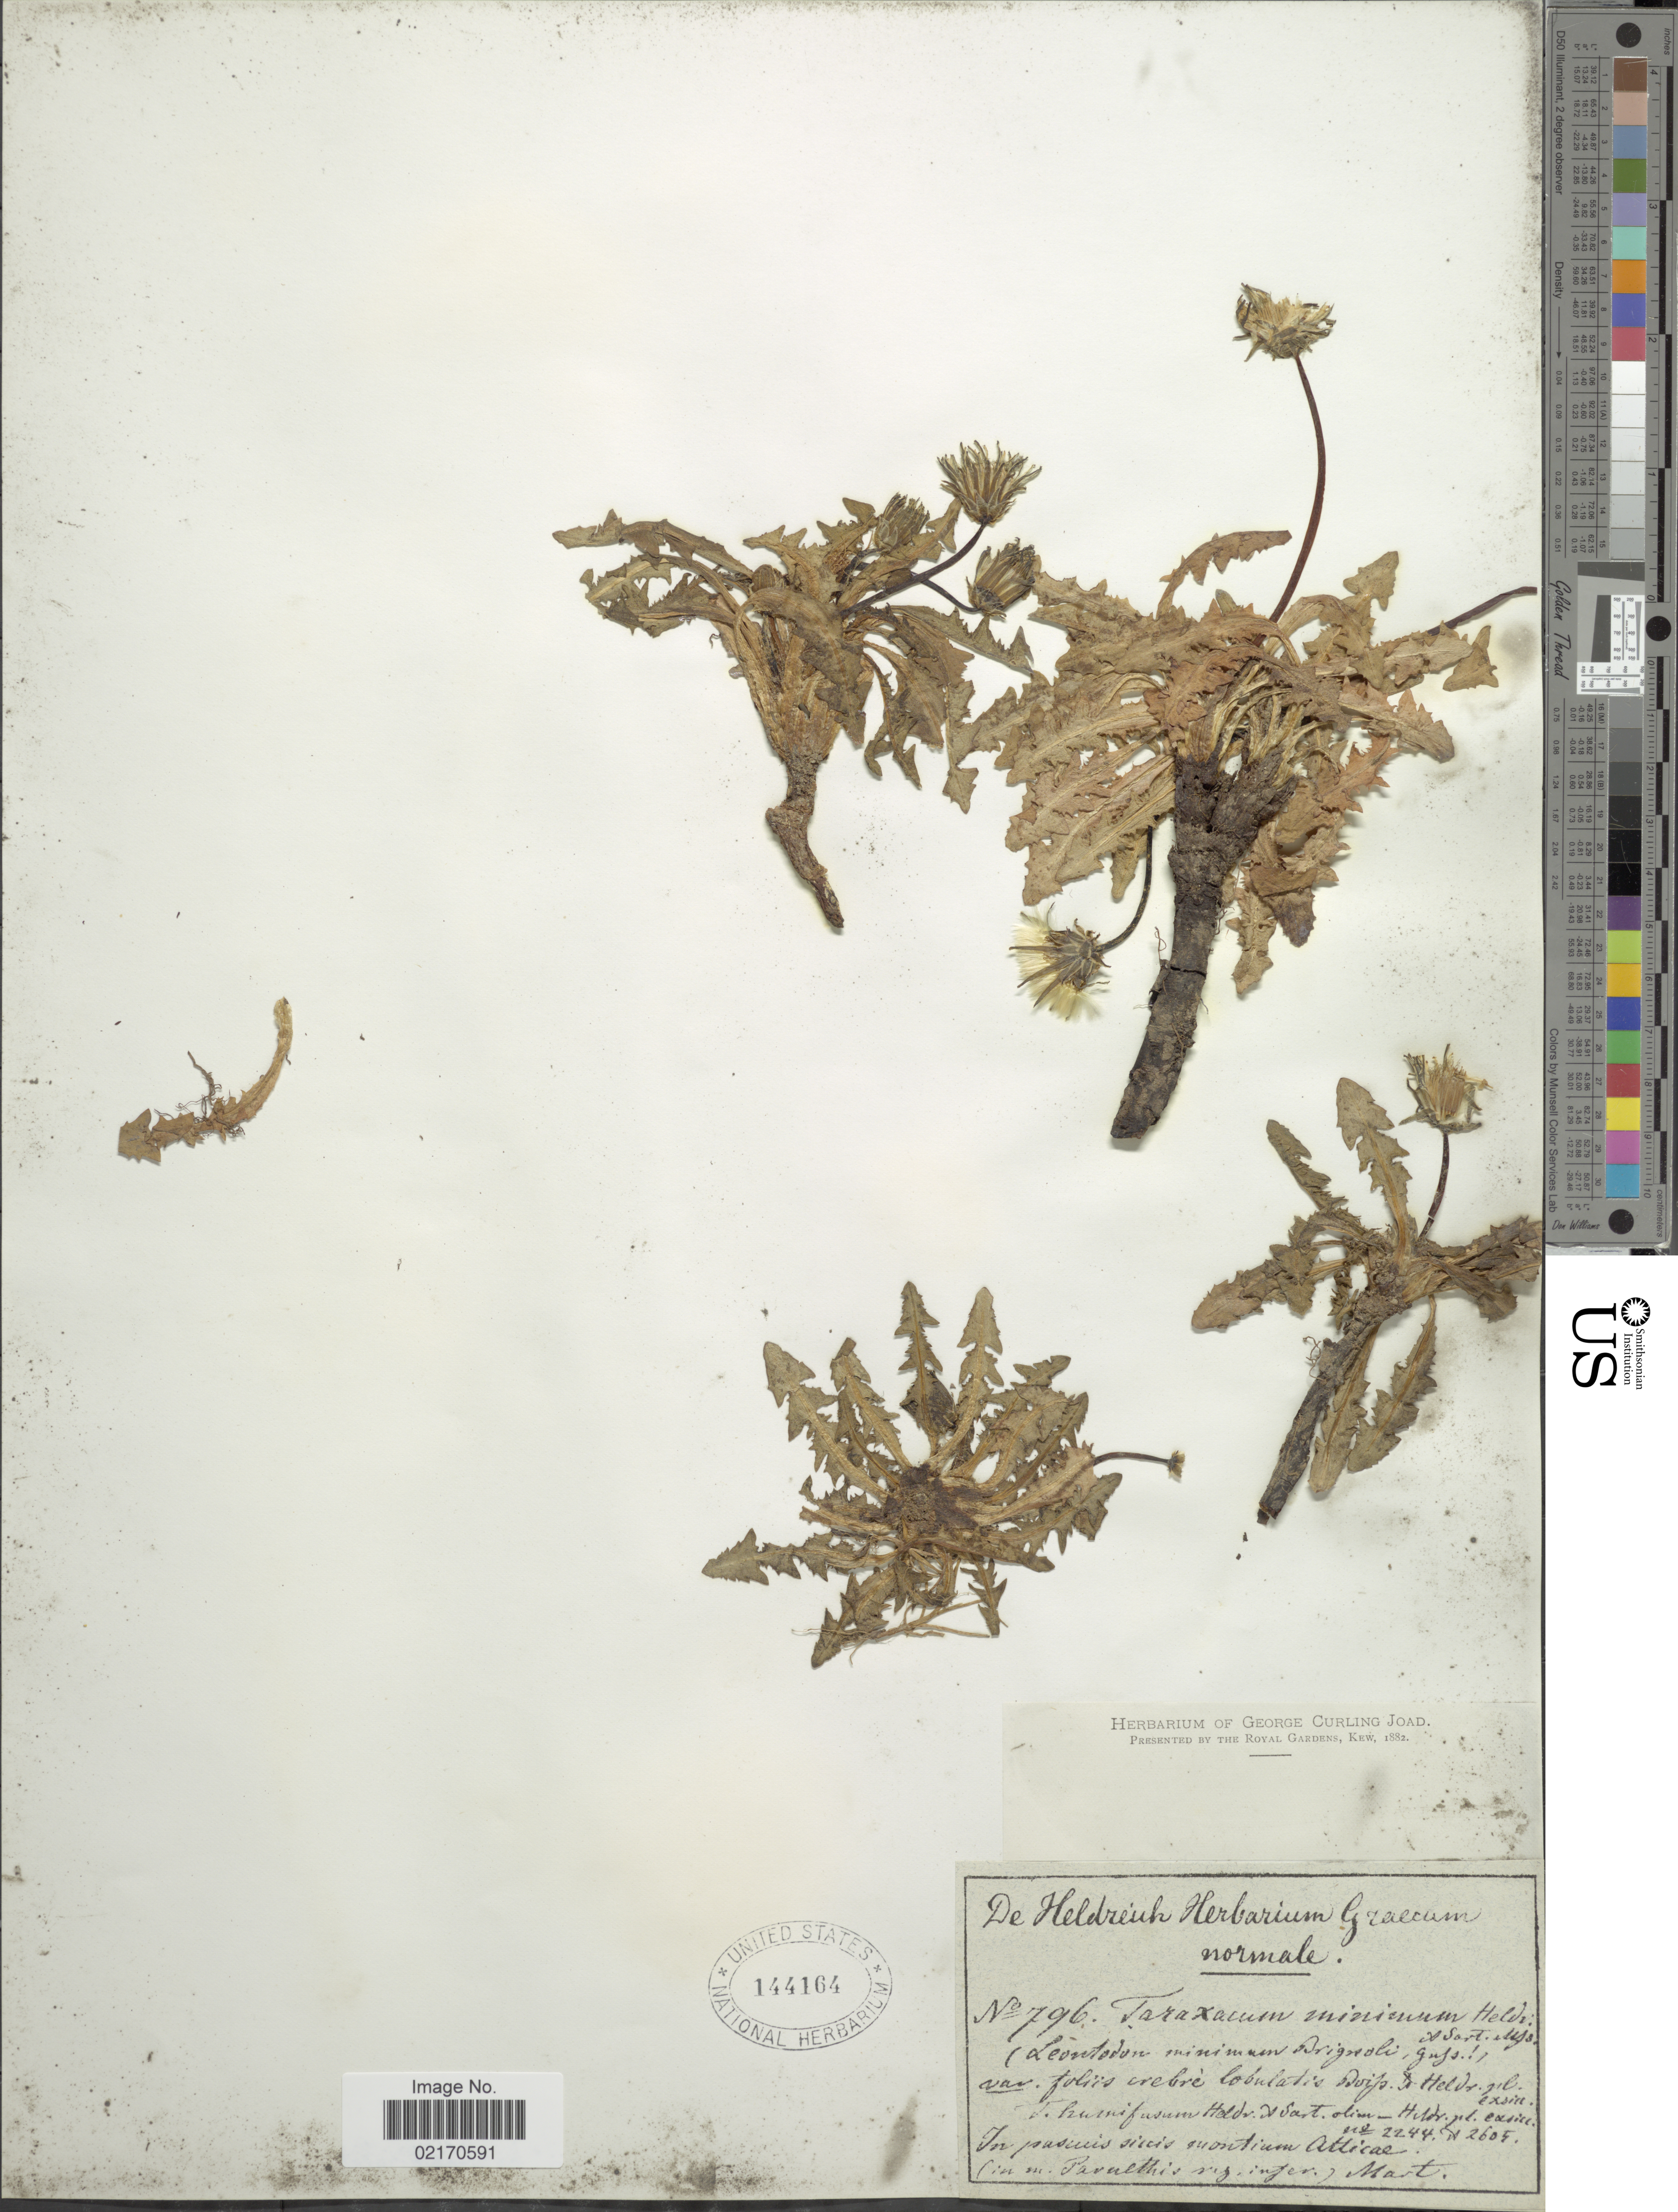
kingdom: Plantae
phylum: Tracheophyta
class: Magnoliopsida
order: Asterales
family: Asteraceae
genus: Taraxacum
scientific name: Taraxacum minimum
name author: (Gussone) N. Terracc.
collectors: -. De Heldreich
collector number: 796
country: Greece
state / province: Attica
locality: In pascuis siccis montium Atticae (in m. Parnethis reg. infer.).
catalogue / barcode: US 144164